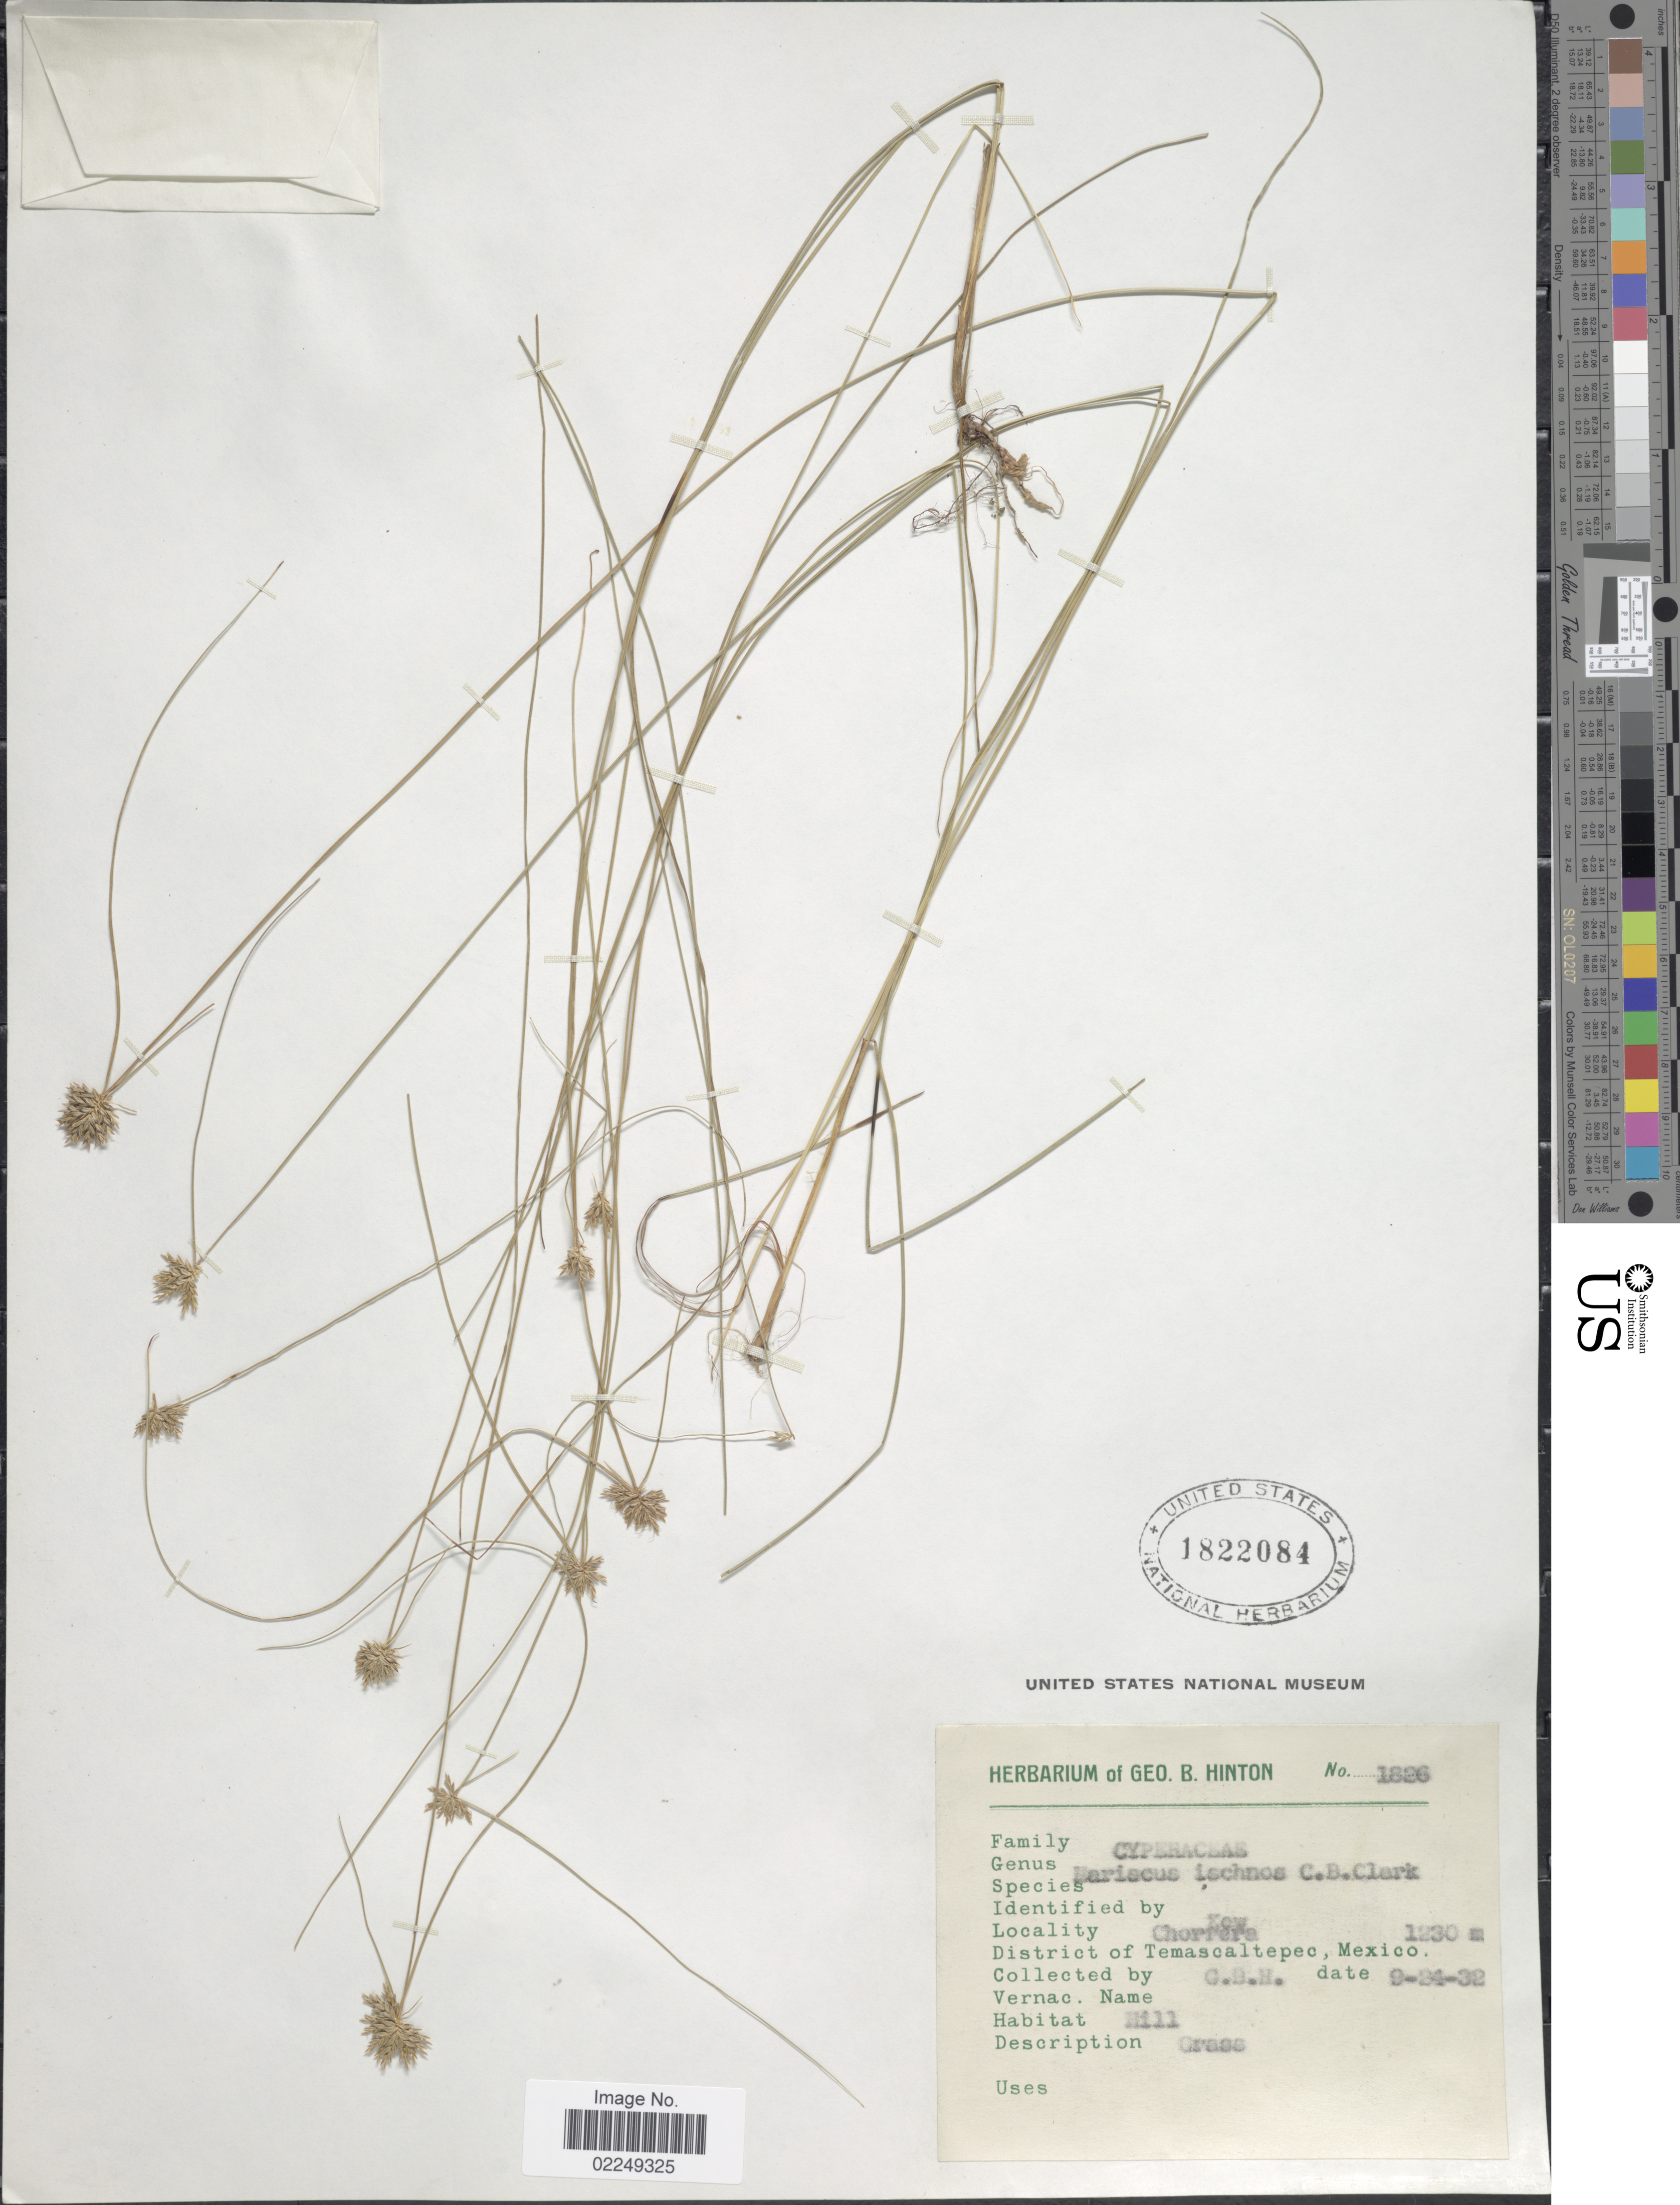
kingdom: Plantae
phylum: Tracheophyta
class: Liliopsida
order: Poales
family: Cyperaceae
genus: Cyperus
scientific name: Cyperus ischnos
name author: Schltdl.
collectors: G. B. Hinton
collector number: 1826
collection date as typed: Transcribed d/m/y: 24/9/32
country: Mexico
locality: Chorrero, District of Temascaltepec, Mexico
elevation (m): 1230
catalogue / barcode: US 1822084